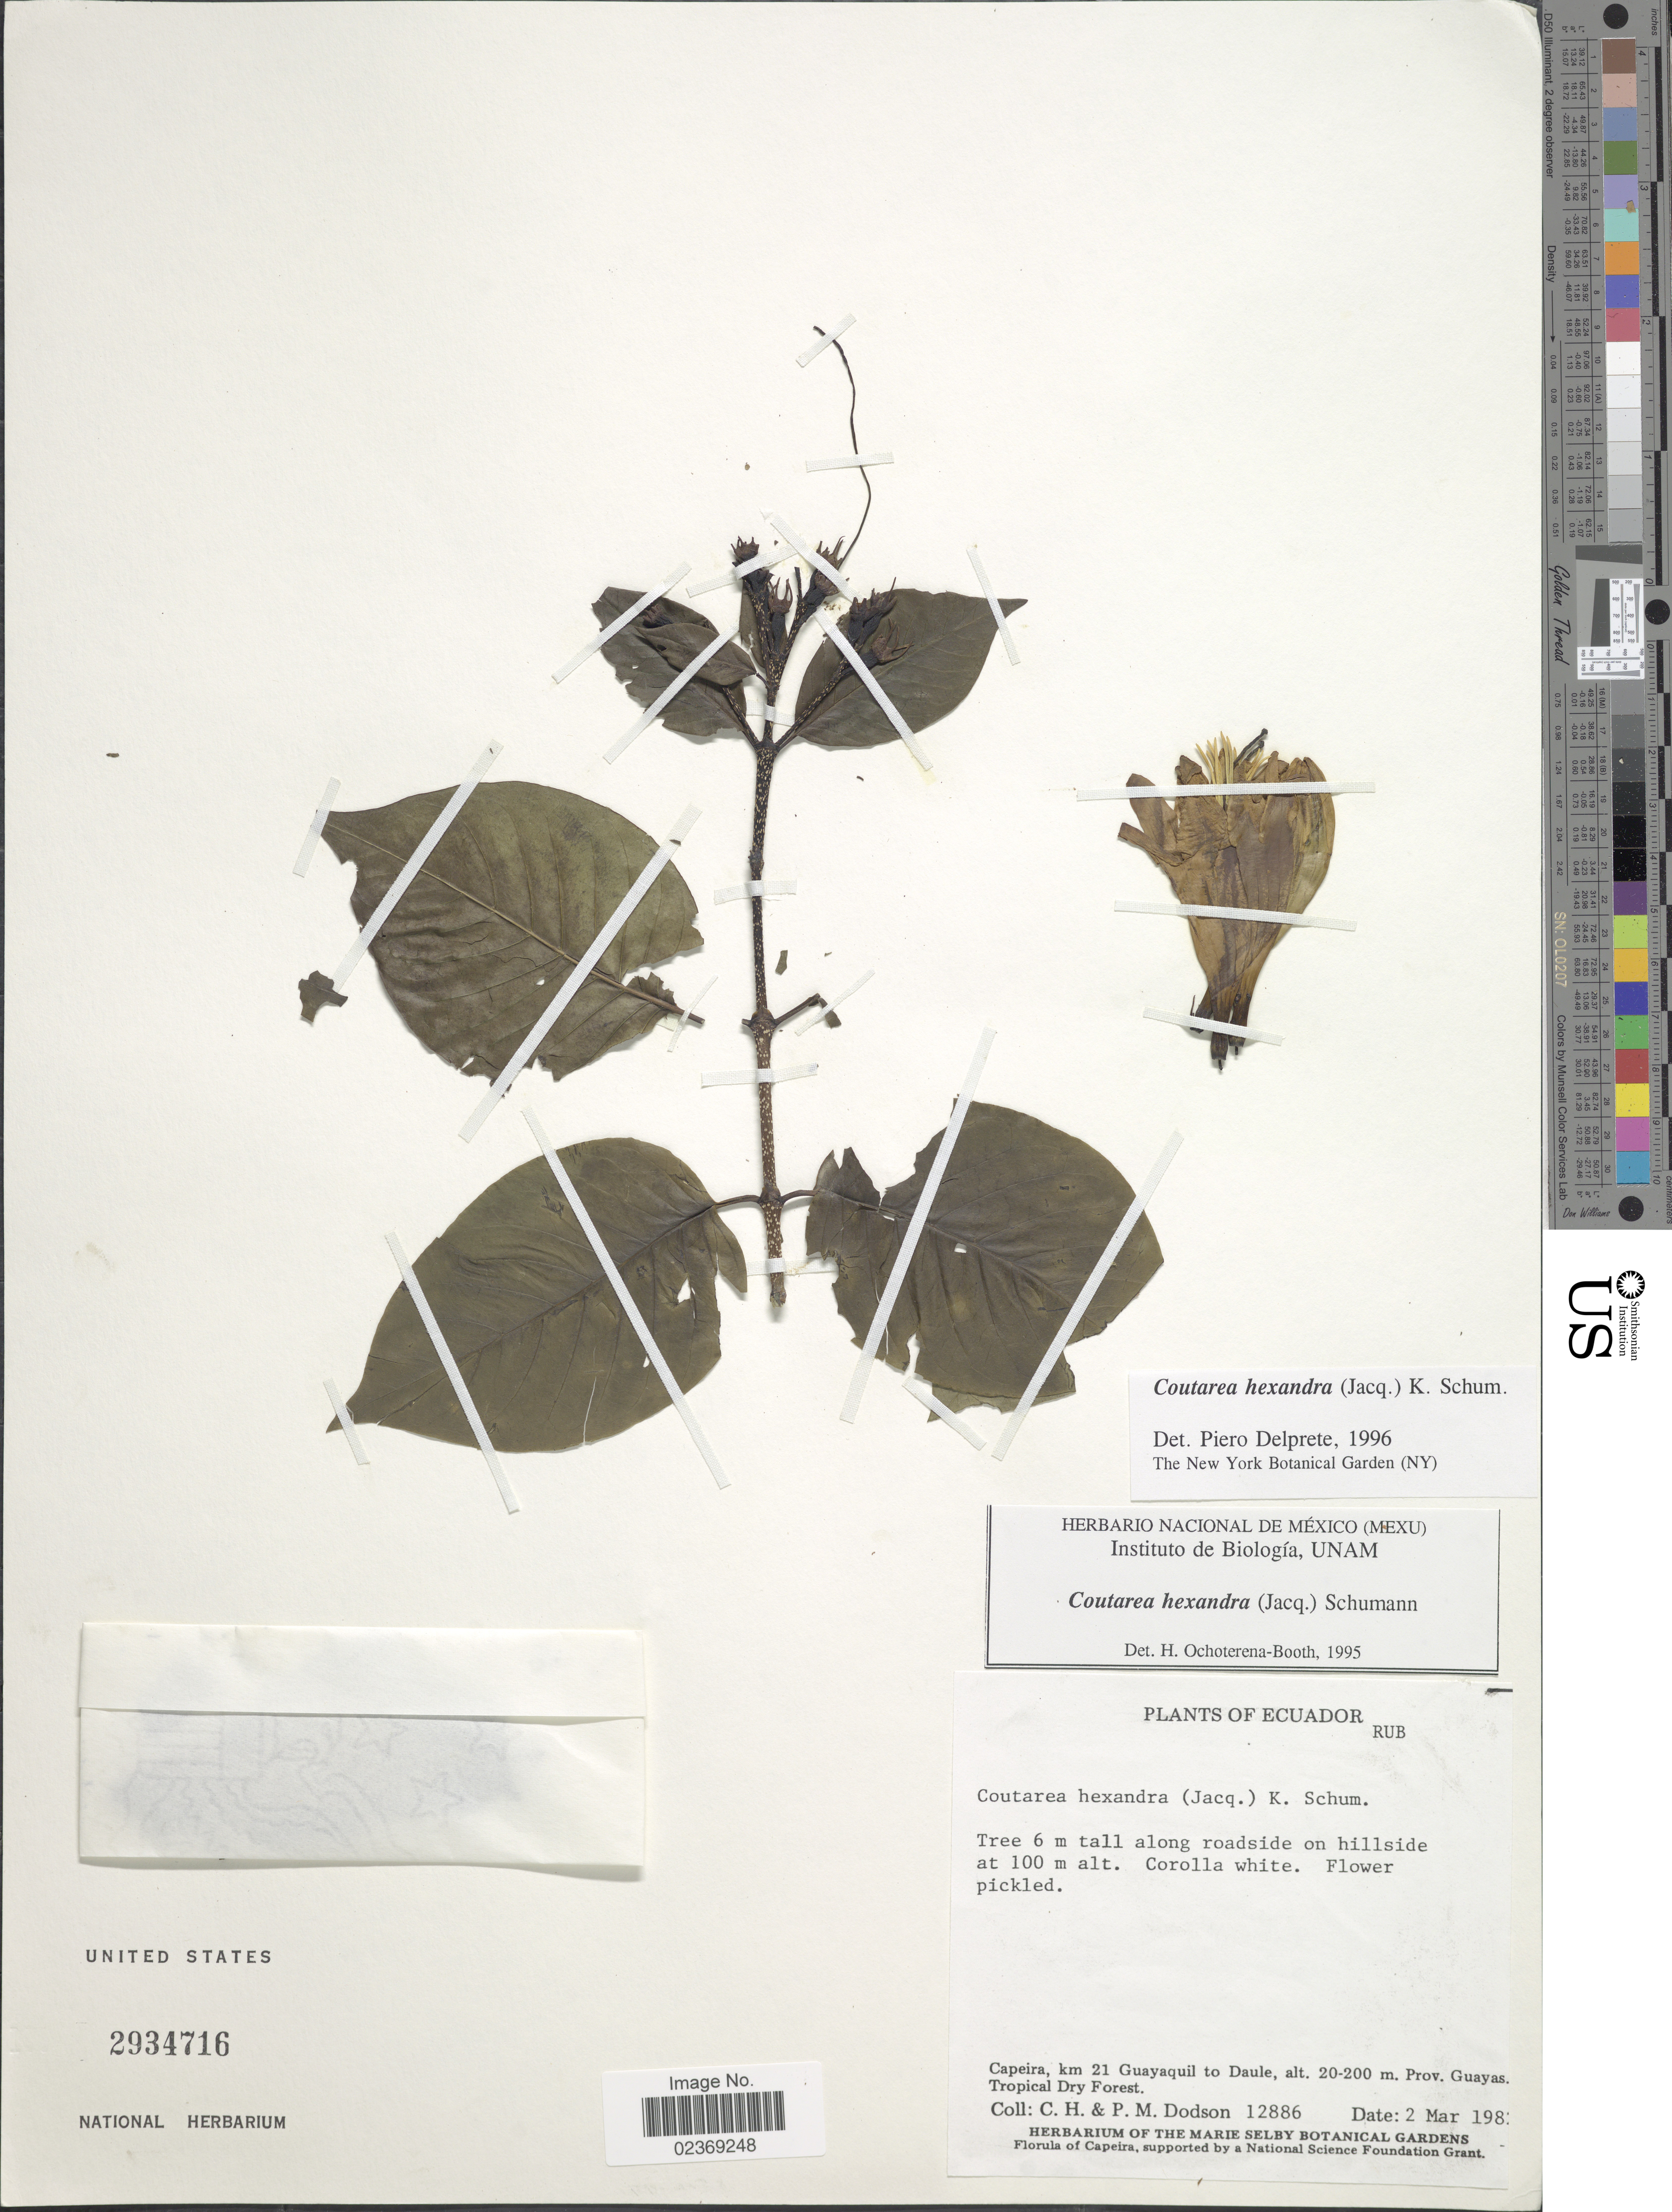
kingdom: Plantae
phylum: Tracheophyta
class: Magnoliopsida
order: Gentianales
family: Rubiaceae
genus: Coutarea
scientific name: Coutarea hexandra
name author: (Jacq.) K. Schum.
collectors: C. H. Dodson & P. M. Dodson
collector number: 12886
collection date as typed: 198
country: Ecuador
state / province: Guayas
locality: Capeira, km 21 Guayaquil to Daule, Prov. Guayas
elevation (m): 100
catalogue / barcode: US 2934716